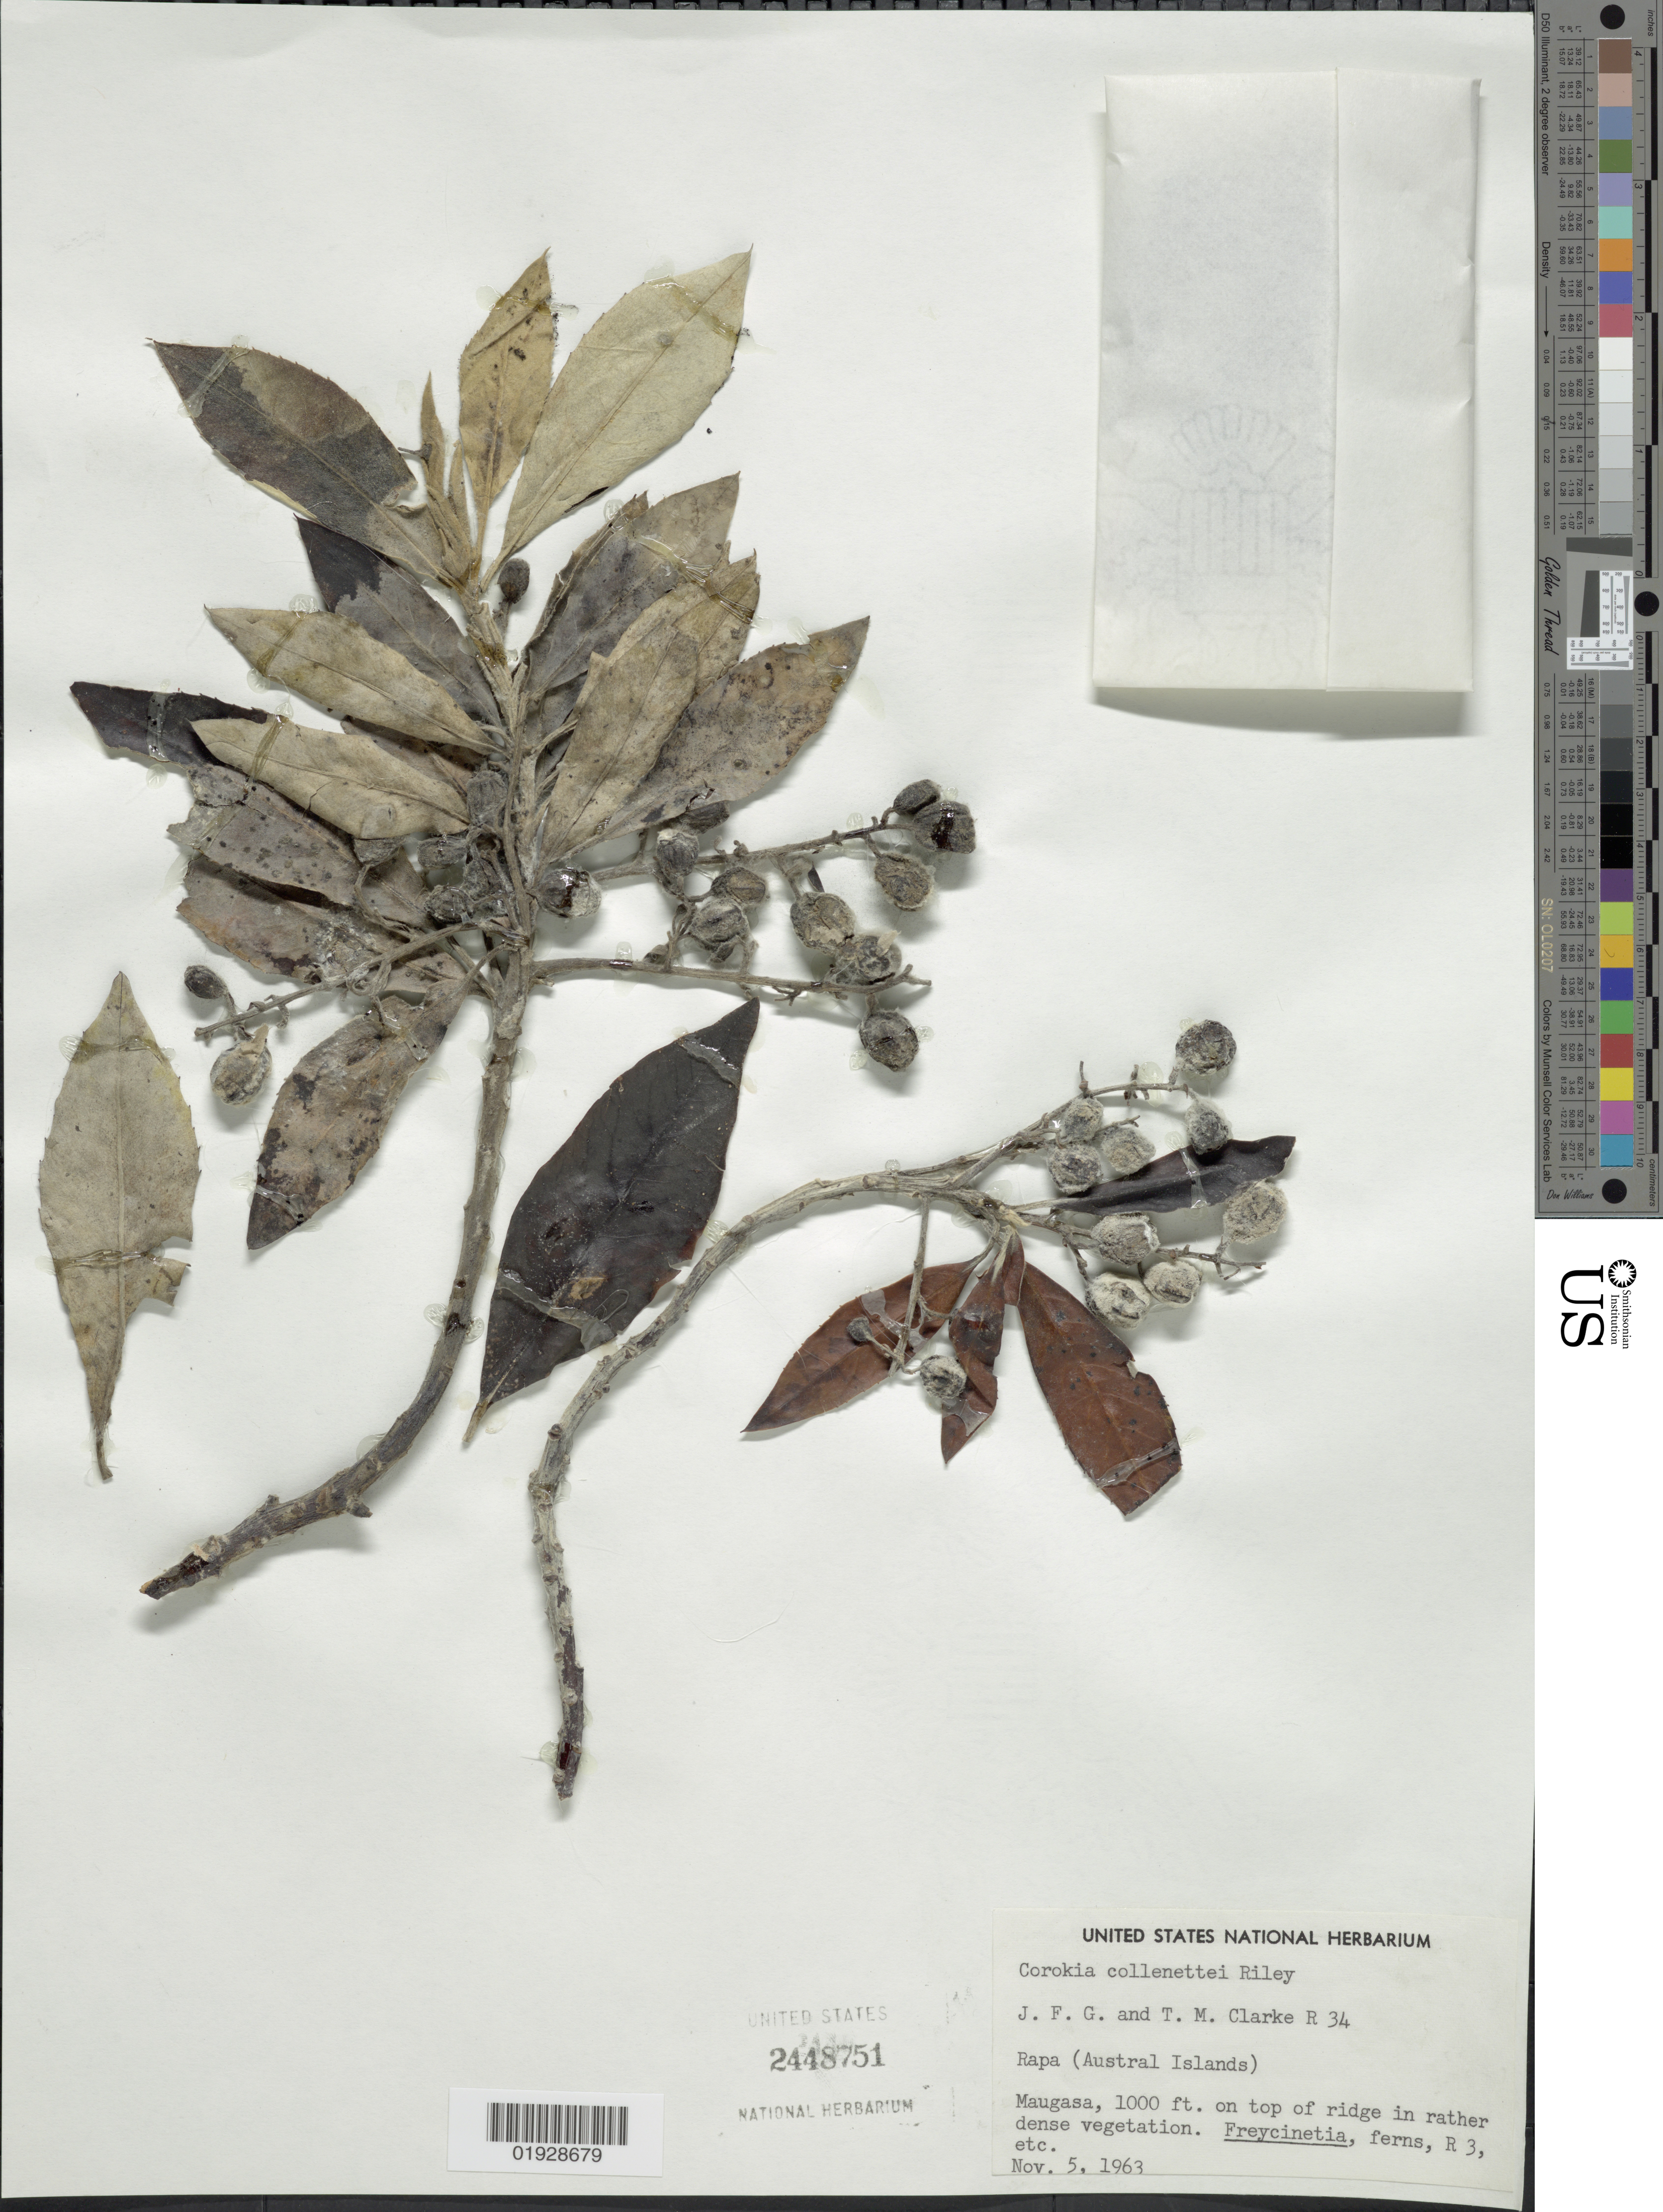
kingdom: Plantae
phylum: Tracheophyta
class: Magnoliopsida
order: Asterales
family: Argophyllaceae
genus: Corokia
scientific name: Corokia collenettei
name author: L. Riley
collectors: J. F. Gates-Clarke & T. M. Clarke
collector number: R 34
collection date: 1963-11-05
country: French Polynesia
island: Rapa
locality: Rapa (Austral Islands). Maugasa.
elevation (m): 305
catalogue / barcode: US 2448751